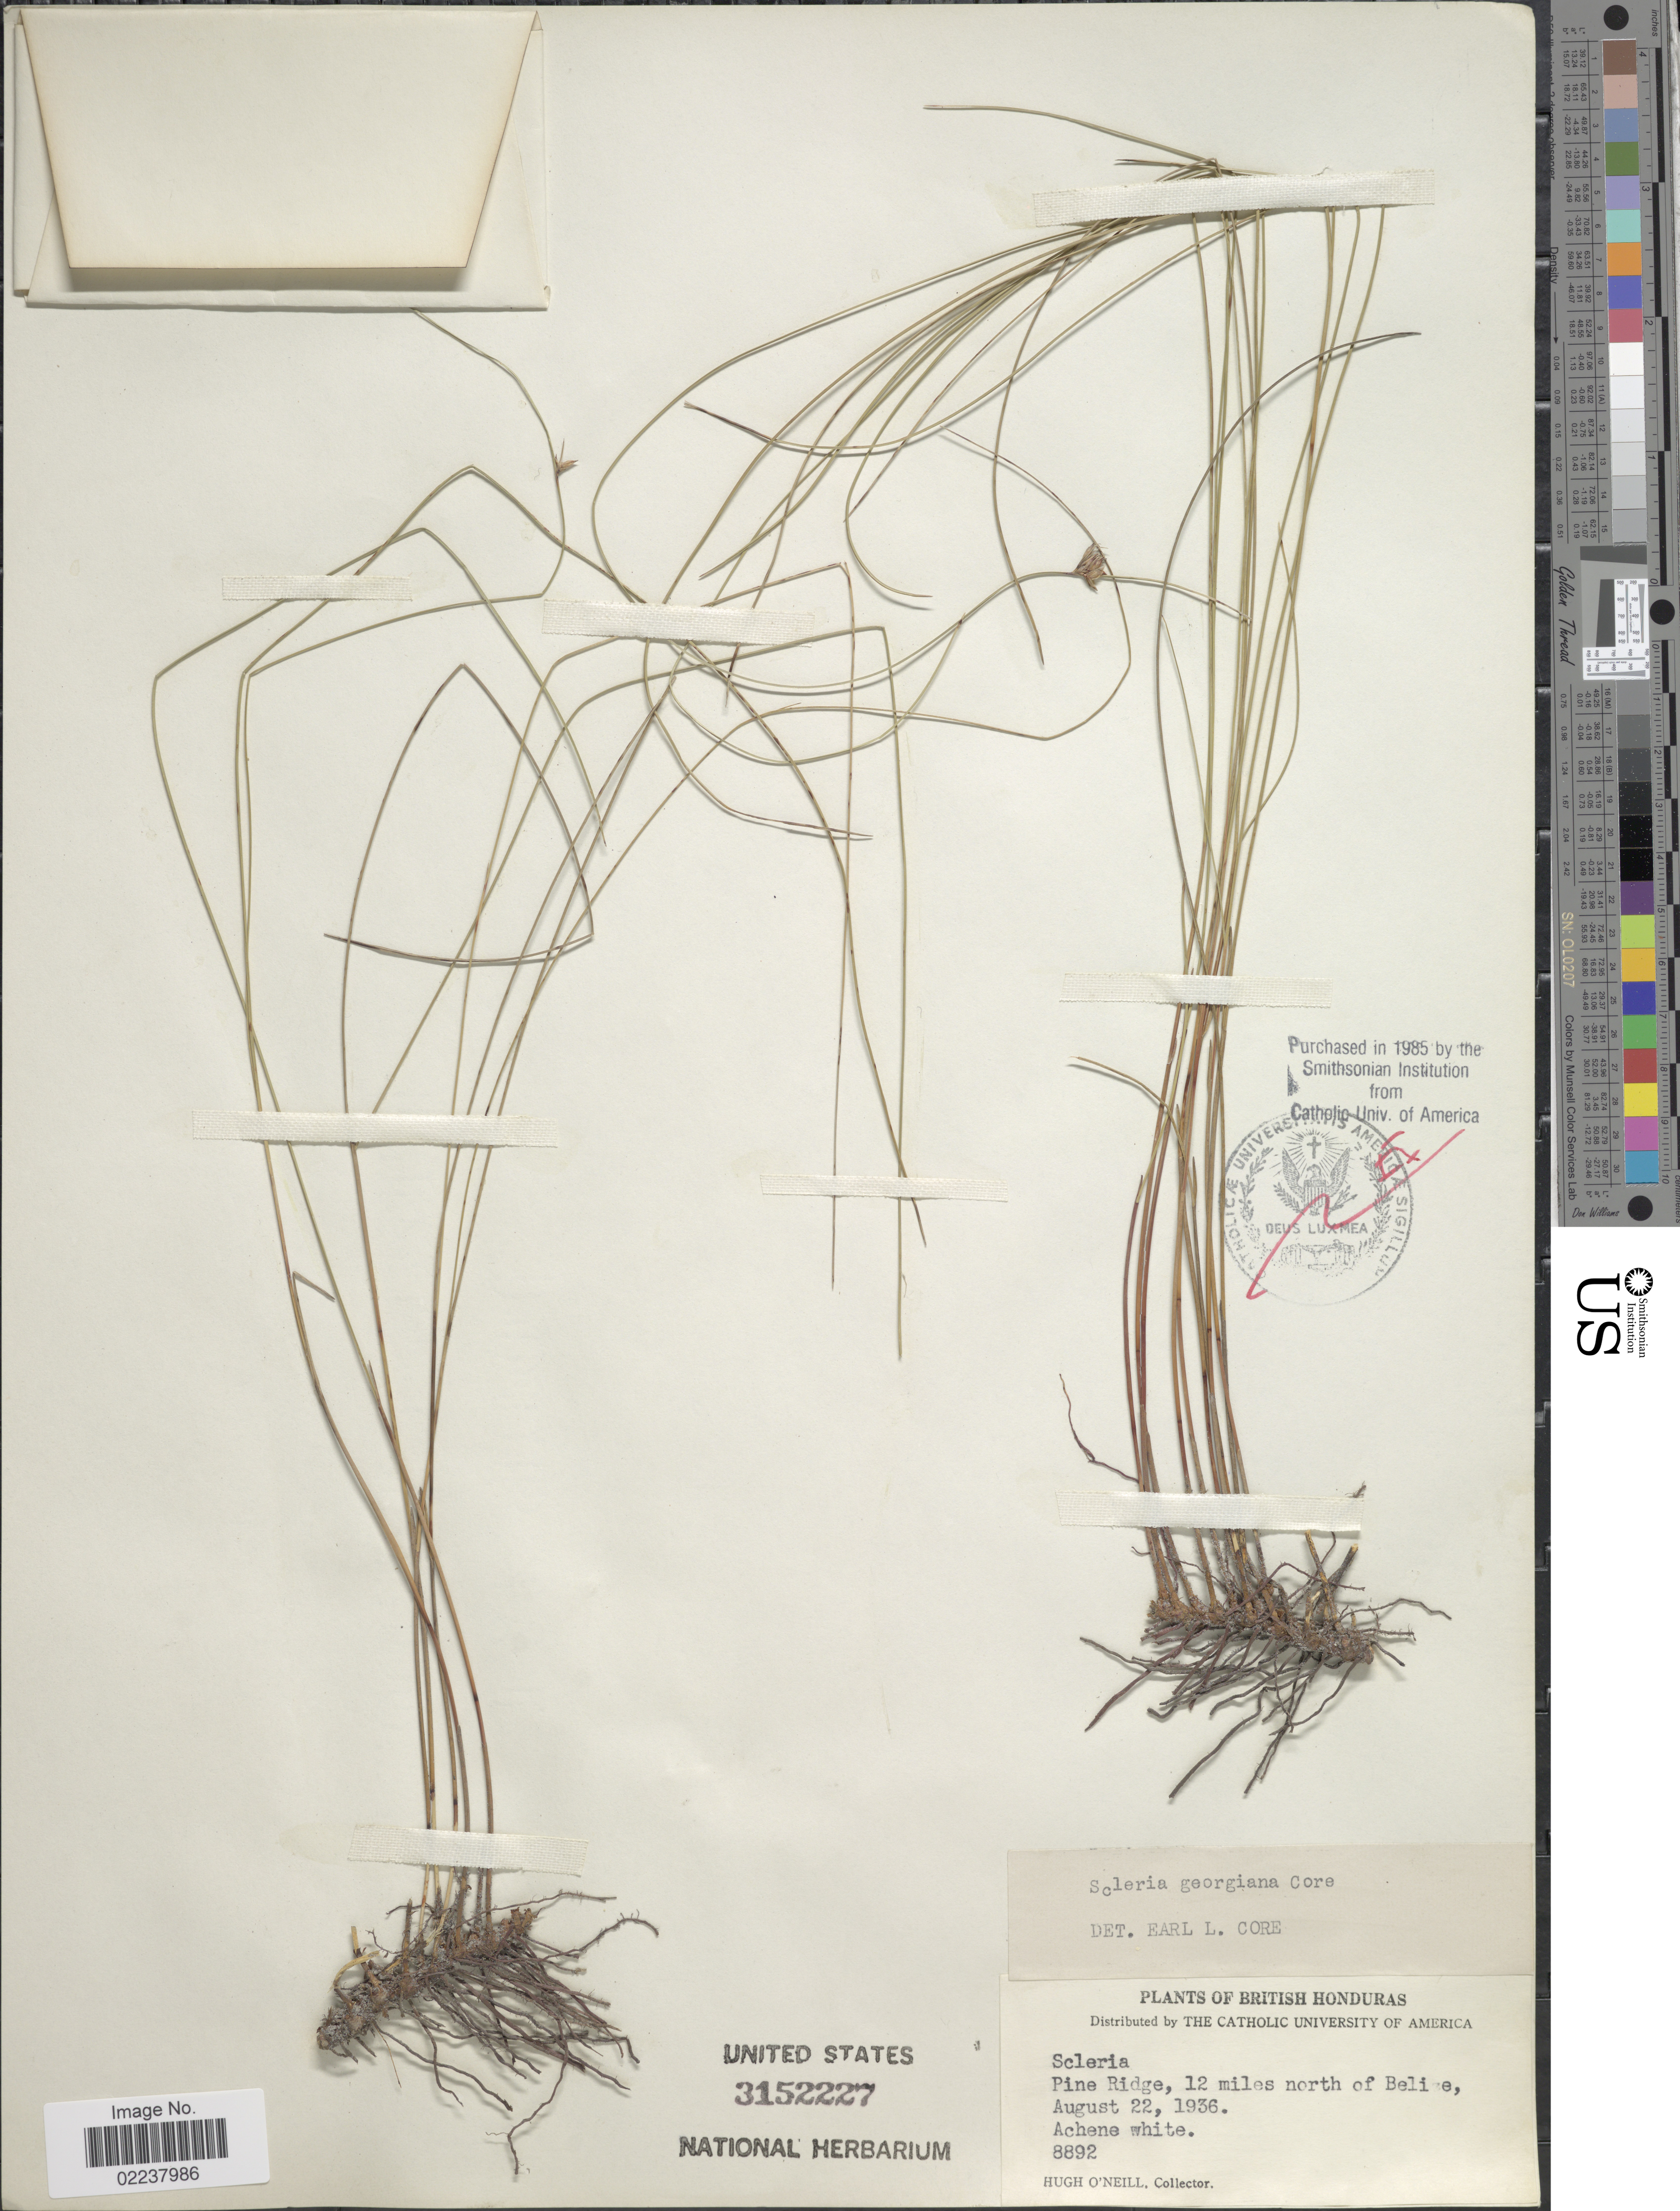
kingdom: Plantae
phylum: Tracheophyta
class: Liliopsida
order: Poales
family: Cyperaceae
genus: Scleria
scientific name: Scleria georgiana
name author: Core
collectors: H. O'Neill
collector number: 8892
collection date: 1936-08-22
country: Belize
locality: British Honduras, Pine Ridge, 12 miles north of Belize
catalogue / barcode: US 3152227